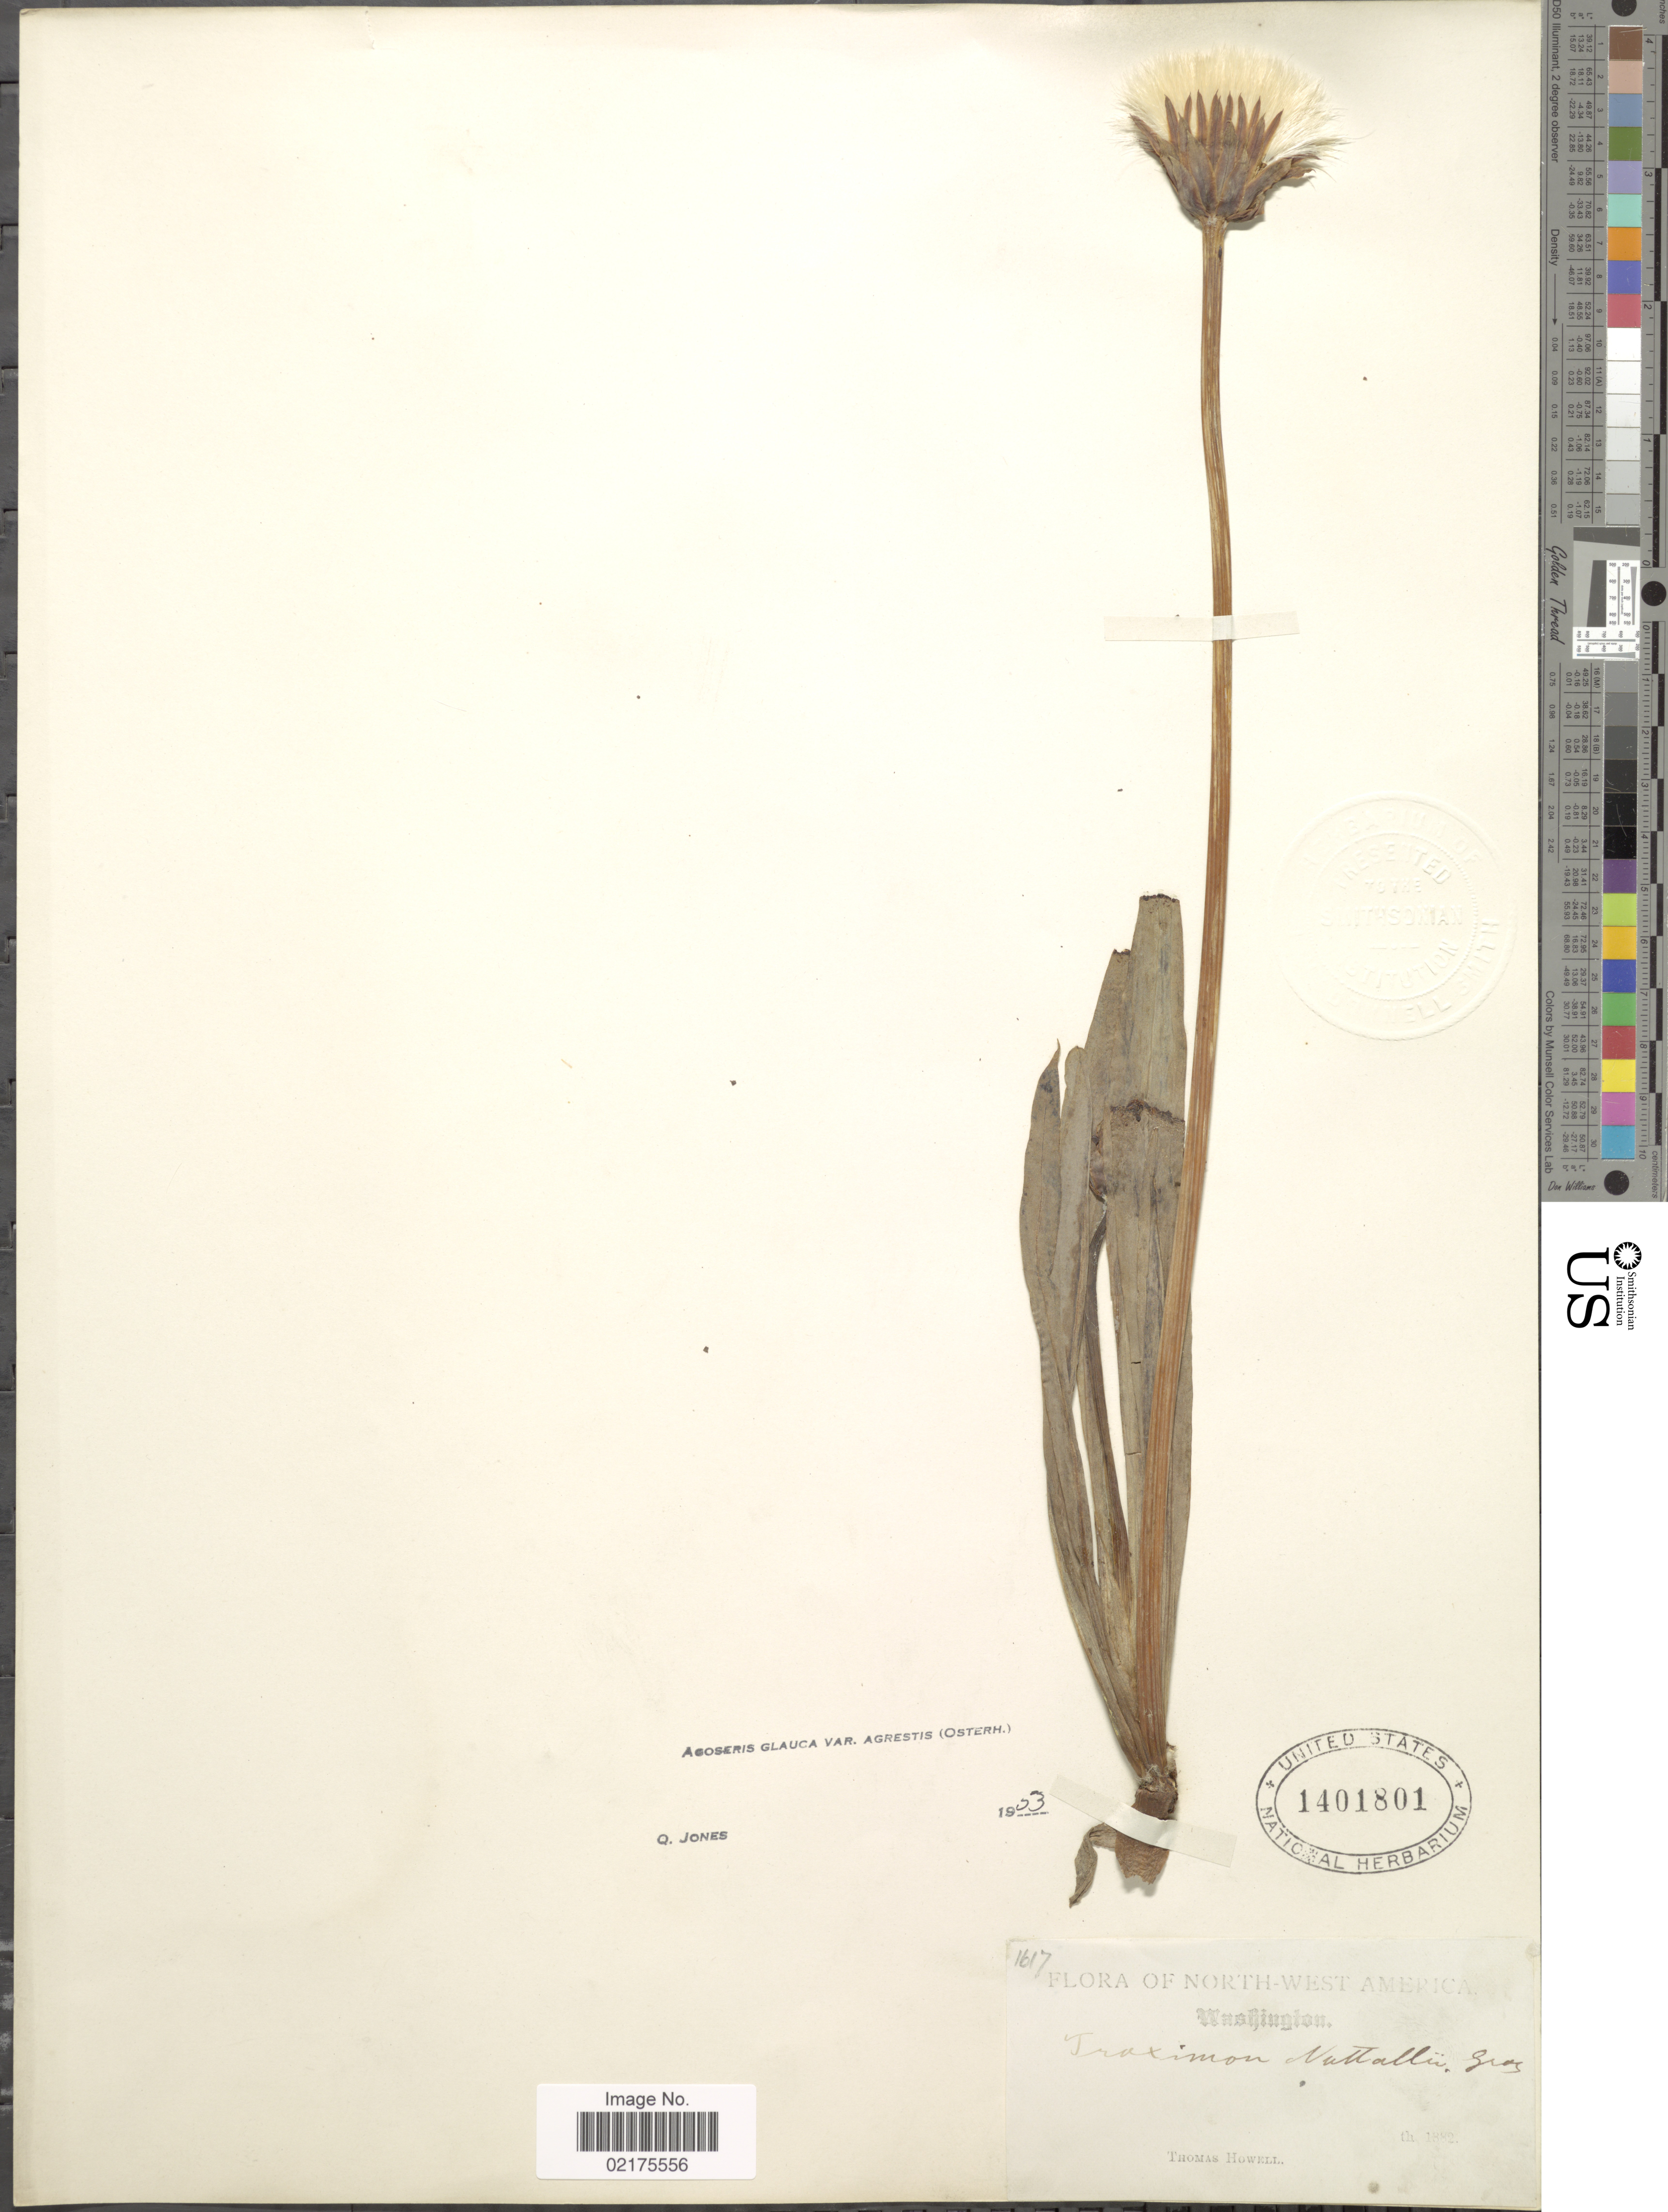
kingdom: Plantae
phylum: Tracheophyta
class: Magnoliopsida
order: Asterales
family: Asteraceae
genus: Agoseris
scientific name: Agoseris glauca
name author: (Pursh) Raf.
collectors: T. Howell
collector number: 1617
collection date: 1882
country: United States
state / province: Washington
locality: North-West America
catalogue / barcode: US 1401801